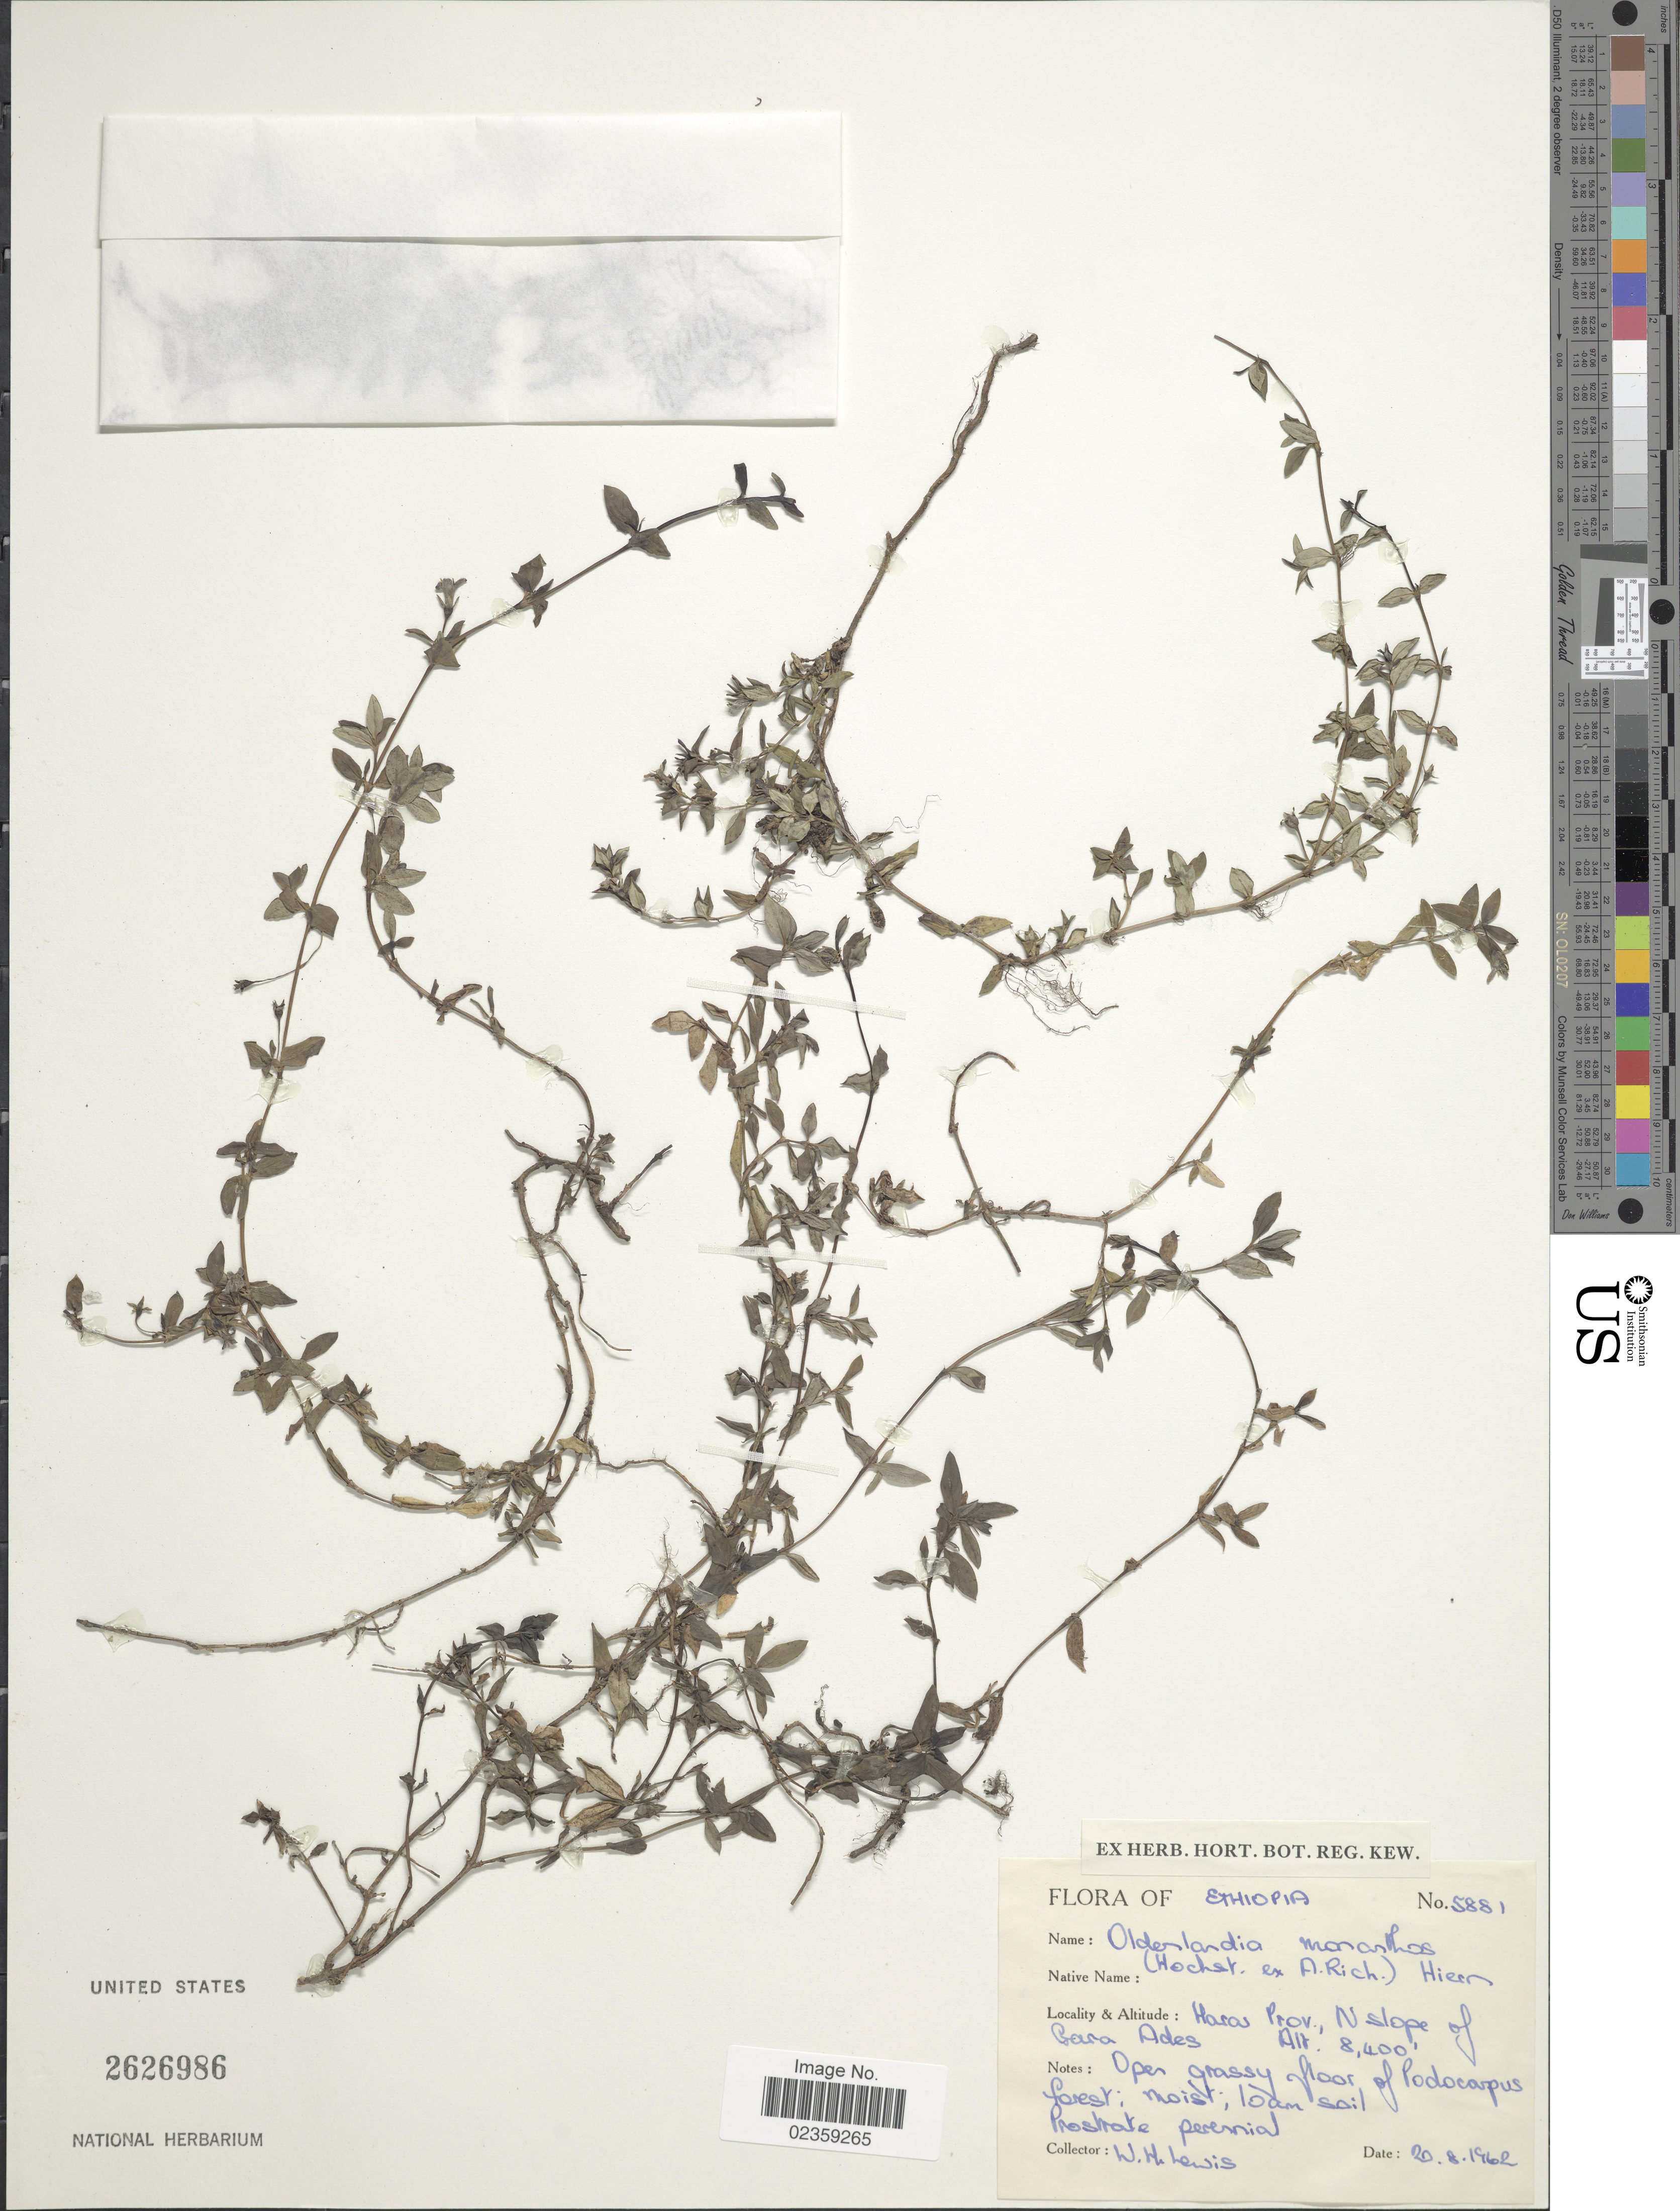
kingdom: Plantae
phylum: Tracheophyta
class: Magnoliopsida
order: Gentianales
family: Rubiaceae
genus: Oldenlandia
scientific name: Oldenlandia monanthos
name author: (Hochst. ex A. Rich.) Hiern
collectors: W. H. Lewis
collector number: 5881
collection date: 1962-08-20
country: Ethiopia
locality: Harar Prov., N slope of Para [interpreted] Ades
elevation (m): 2560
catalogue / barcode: US 2626986